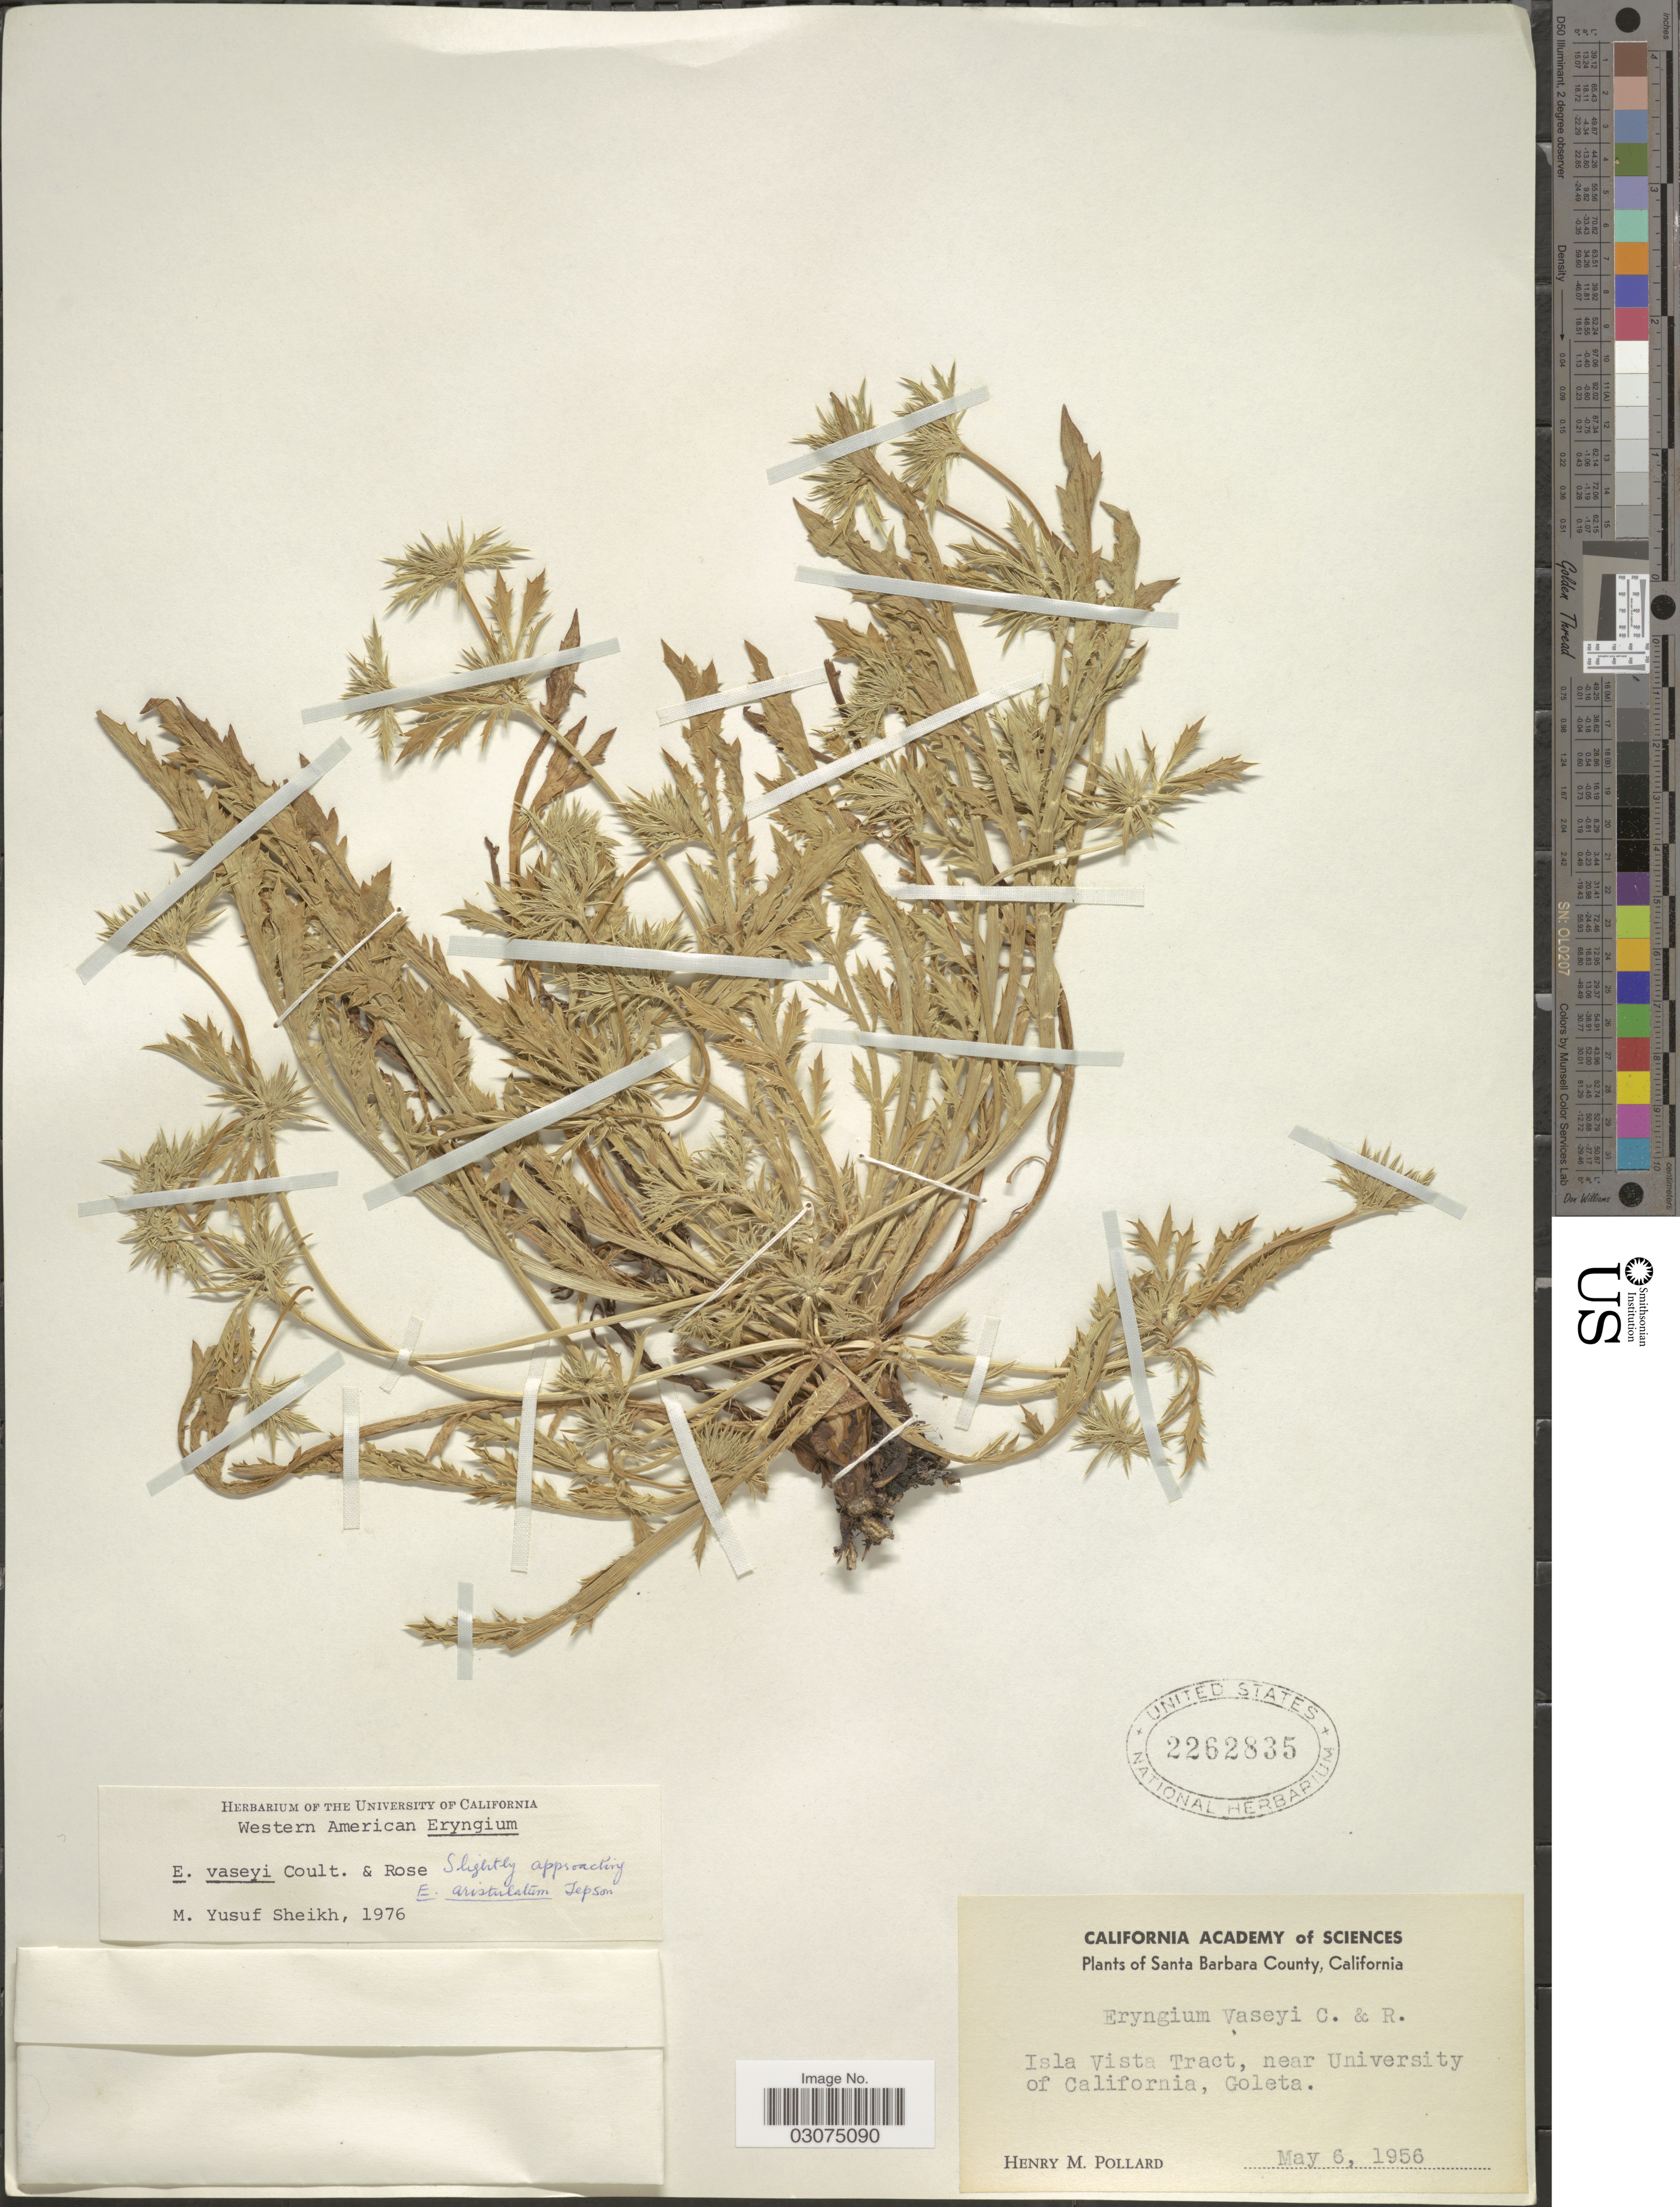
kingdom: Plantae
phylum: Tracheophyta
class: Magnoliopsida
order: Apiales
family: Apiaceae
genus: Eryngium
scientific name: Eryngium vaseyi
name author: J.M. Coult. & Rose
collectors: H. M. Pollard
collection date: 1956-05-06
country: United States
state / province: California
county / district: Santa Barbara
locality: Santa Barbara County. Isla Vista Tract, near University of California, Goleta.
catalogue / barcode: US 2262835